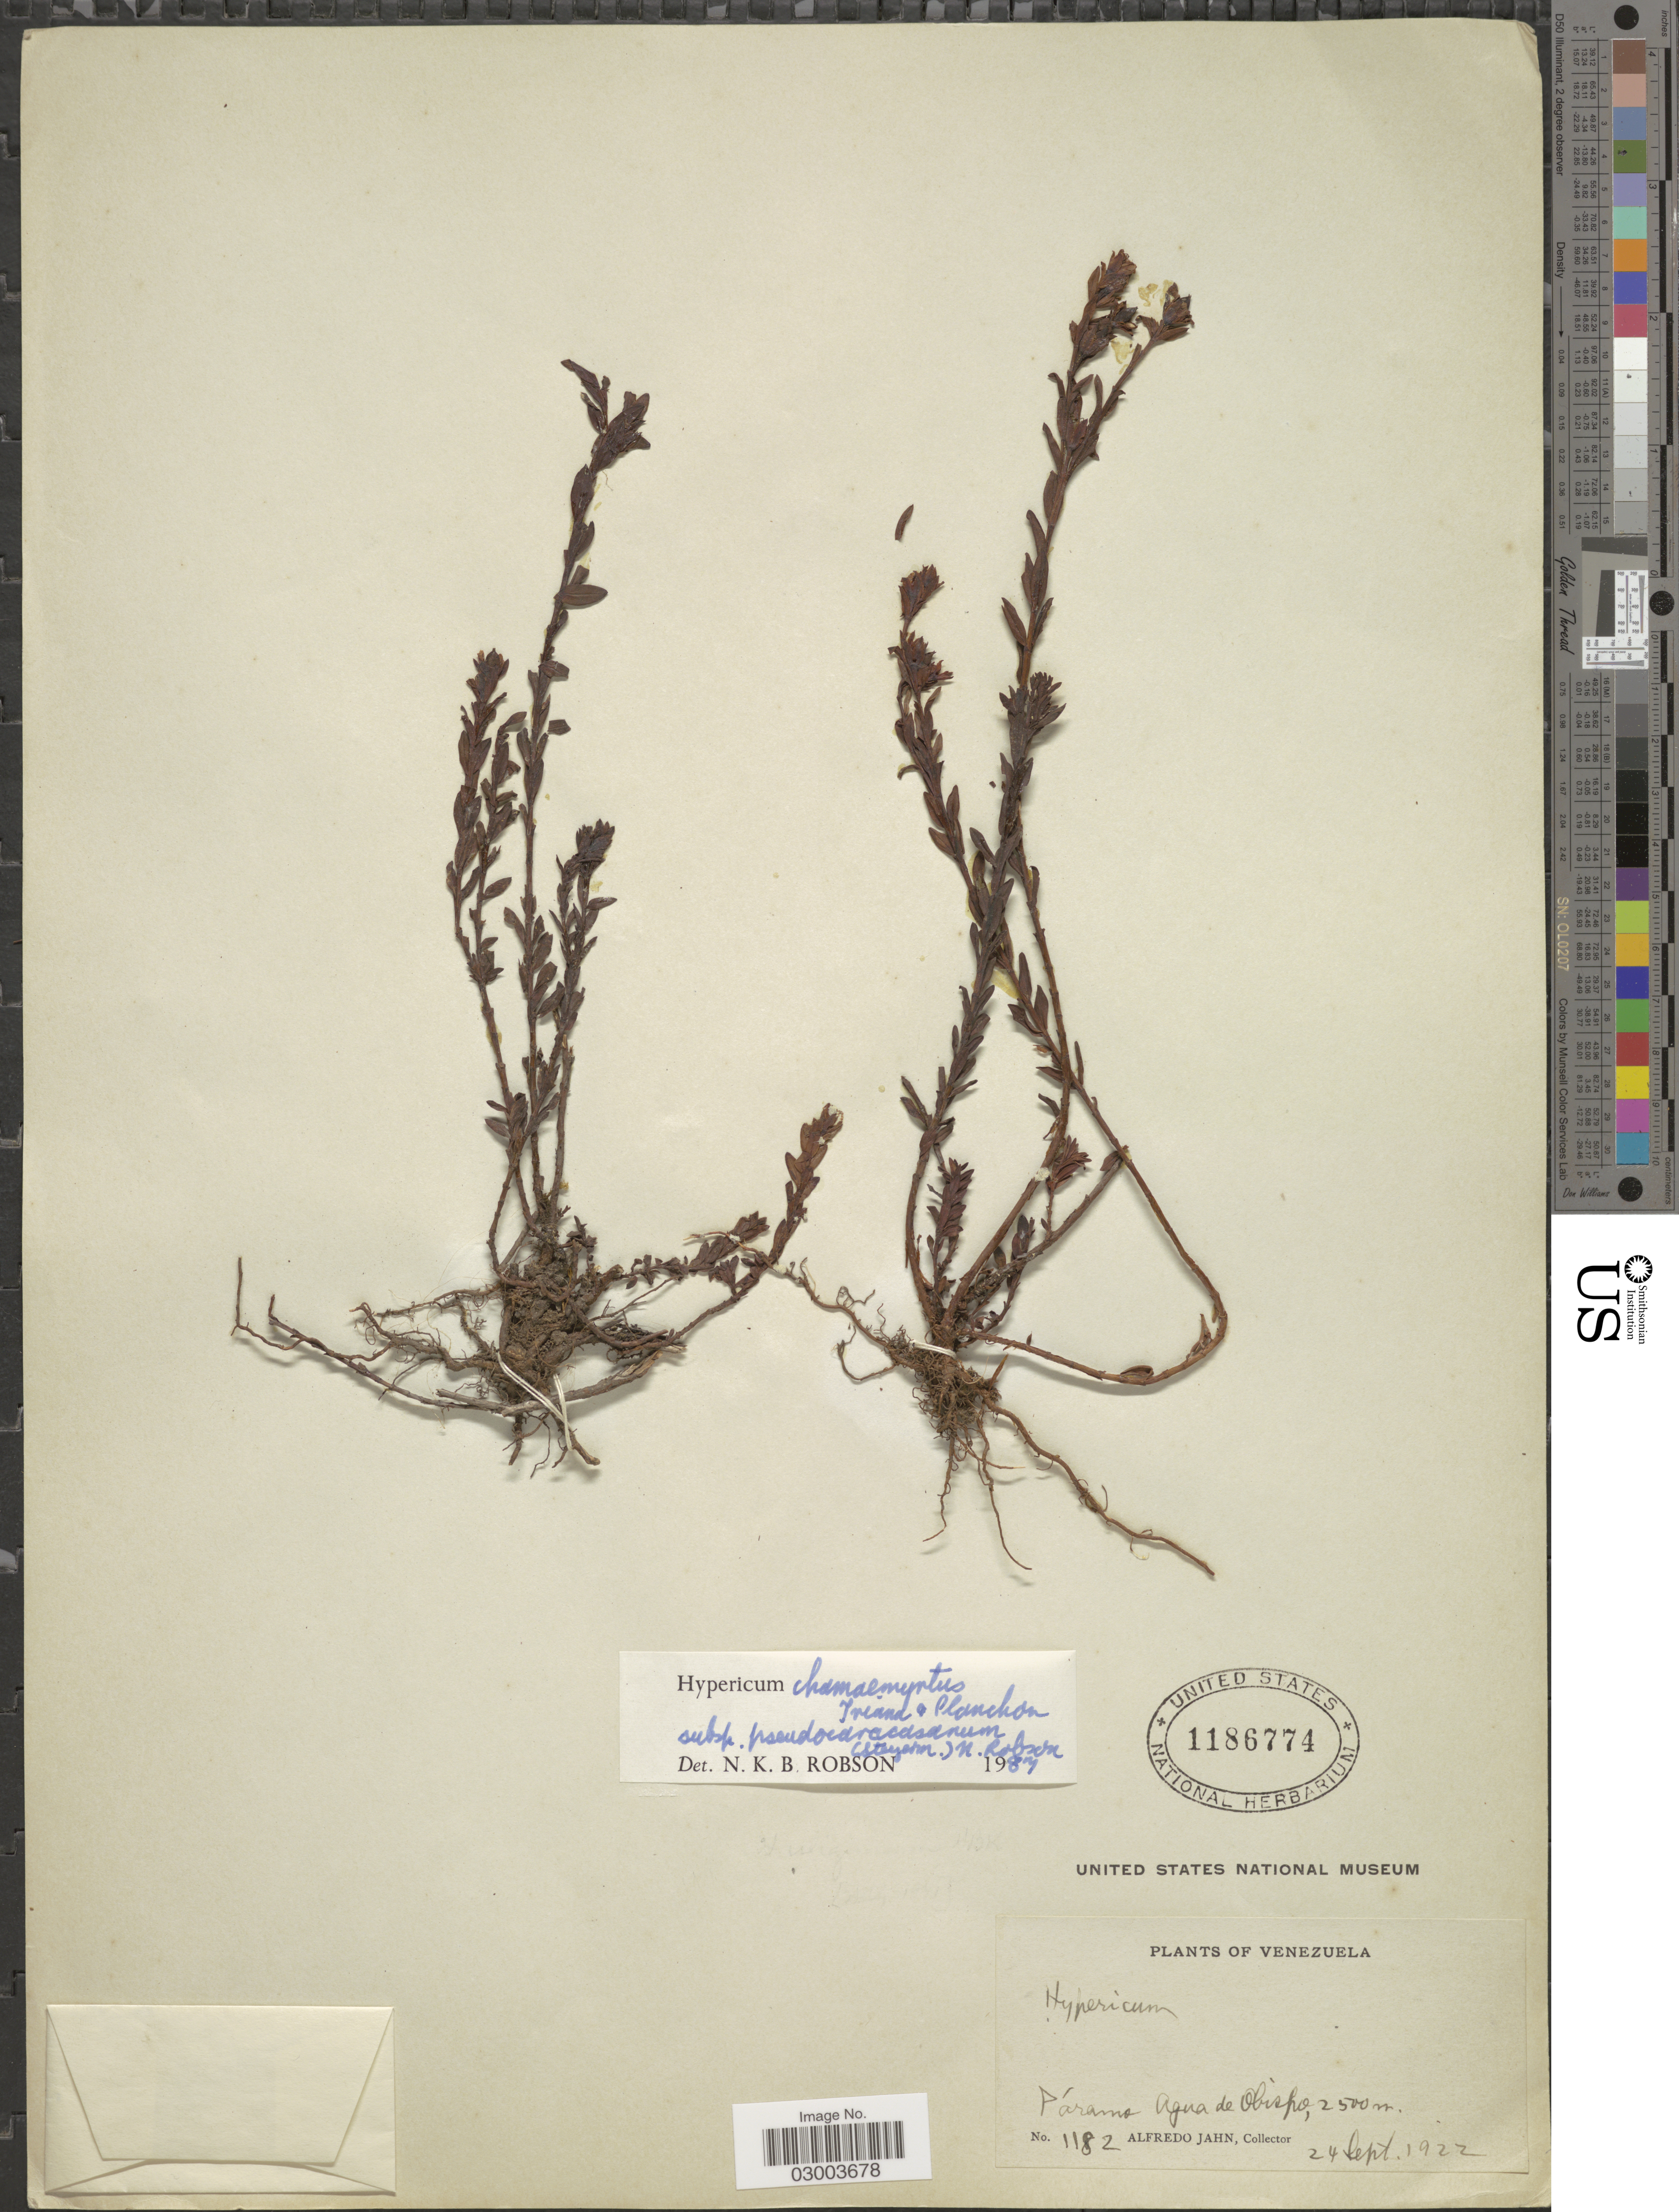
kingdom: Plantae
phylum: Tracheophyta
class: Magnoliopsida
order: Malpighiales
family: Hypericaceae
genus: Hypericum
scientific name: Hypericum chamaemyrtus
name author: Triana & Planch.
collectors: A. Jahn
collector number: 1182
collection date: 1922-09-24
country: Venezuela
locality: Páramo Agua de Obispo.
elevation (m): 2500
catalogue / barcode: US 1186774